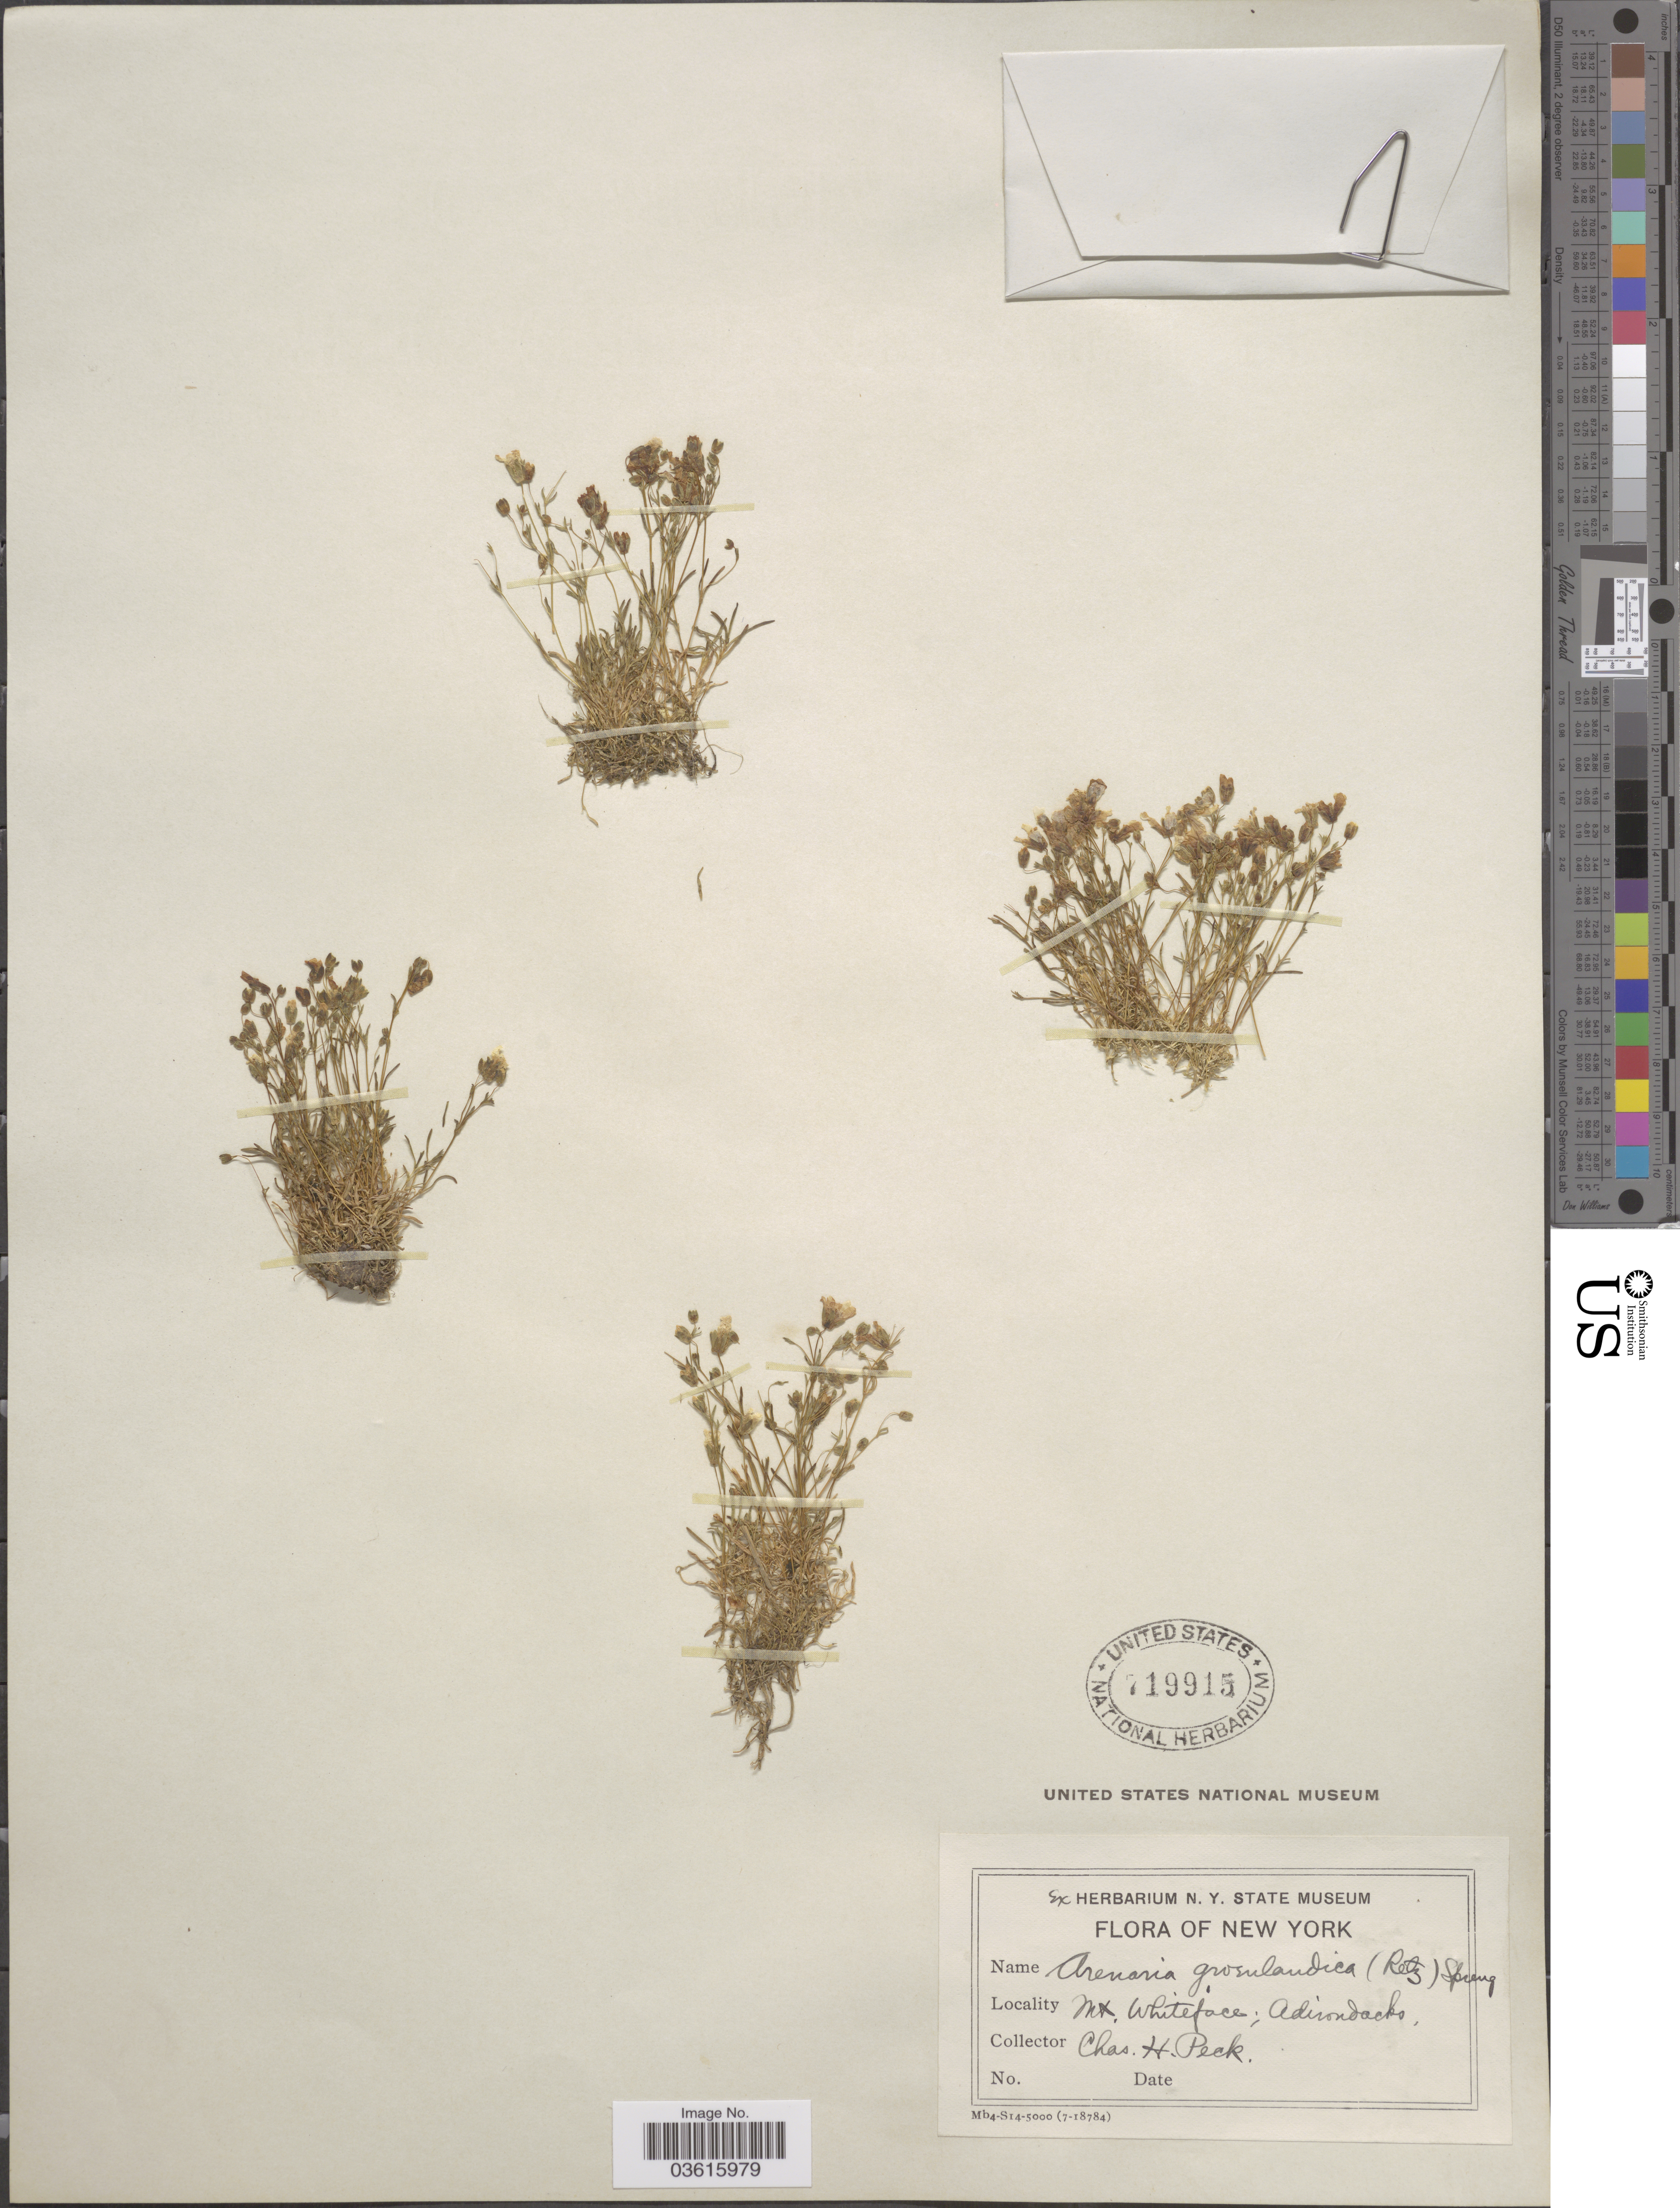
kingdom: Plantae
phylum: Tracheophyta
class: Magnoliopsida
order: Caryophyllales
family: Caryophyllaceae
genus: Minuartia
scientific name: Minuartia groenlandica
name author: (Retz.) Ostenf.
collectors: C. H. Peck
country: United States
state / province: New York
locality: Mt. Whiteface, Adirondacks.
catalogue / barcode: US 719915